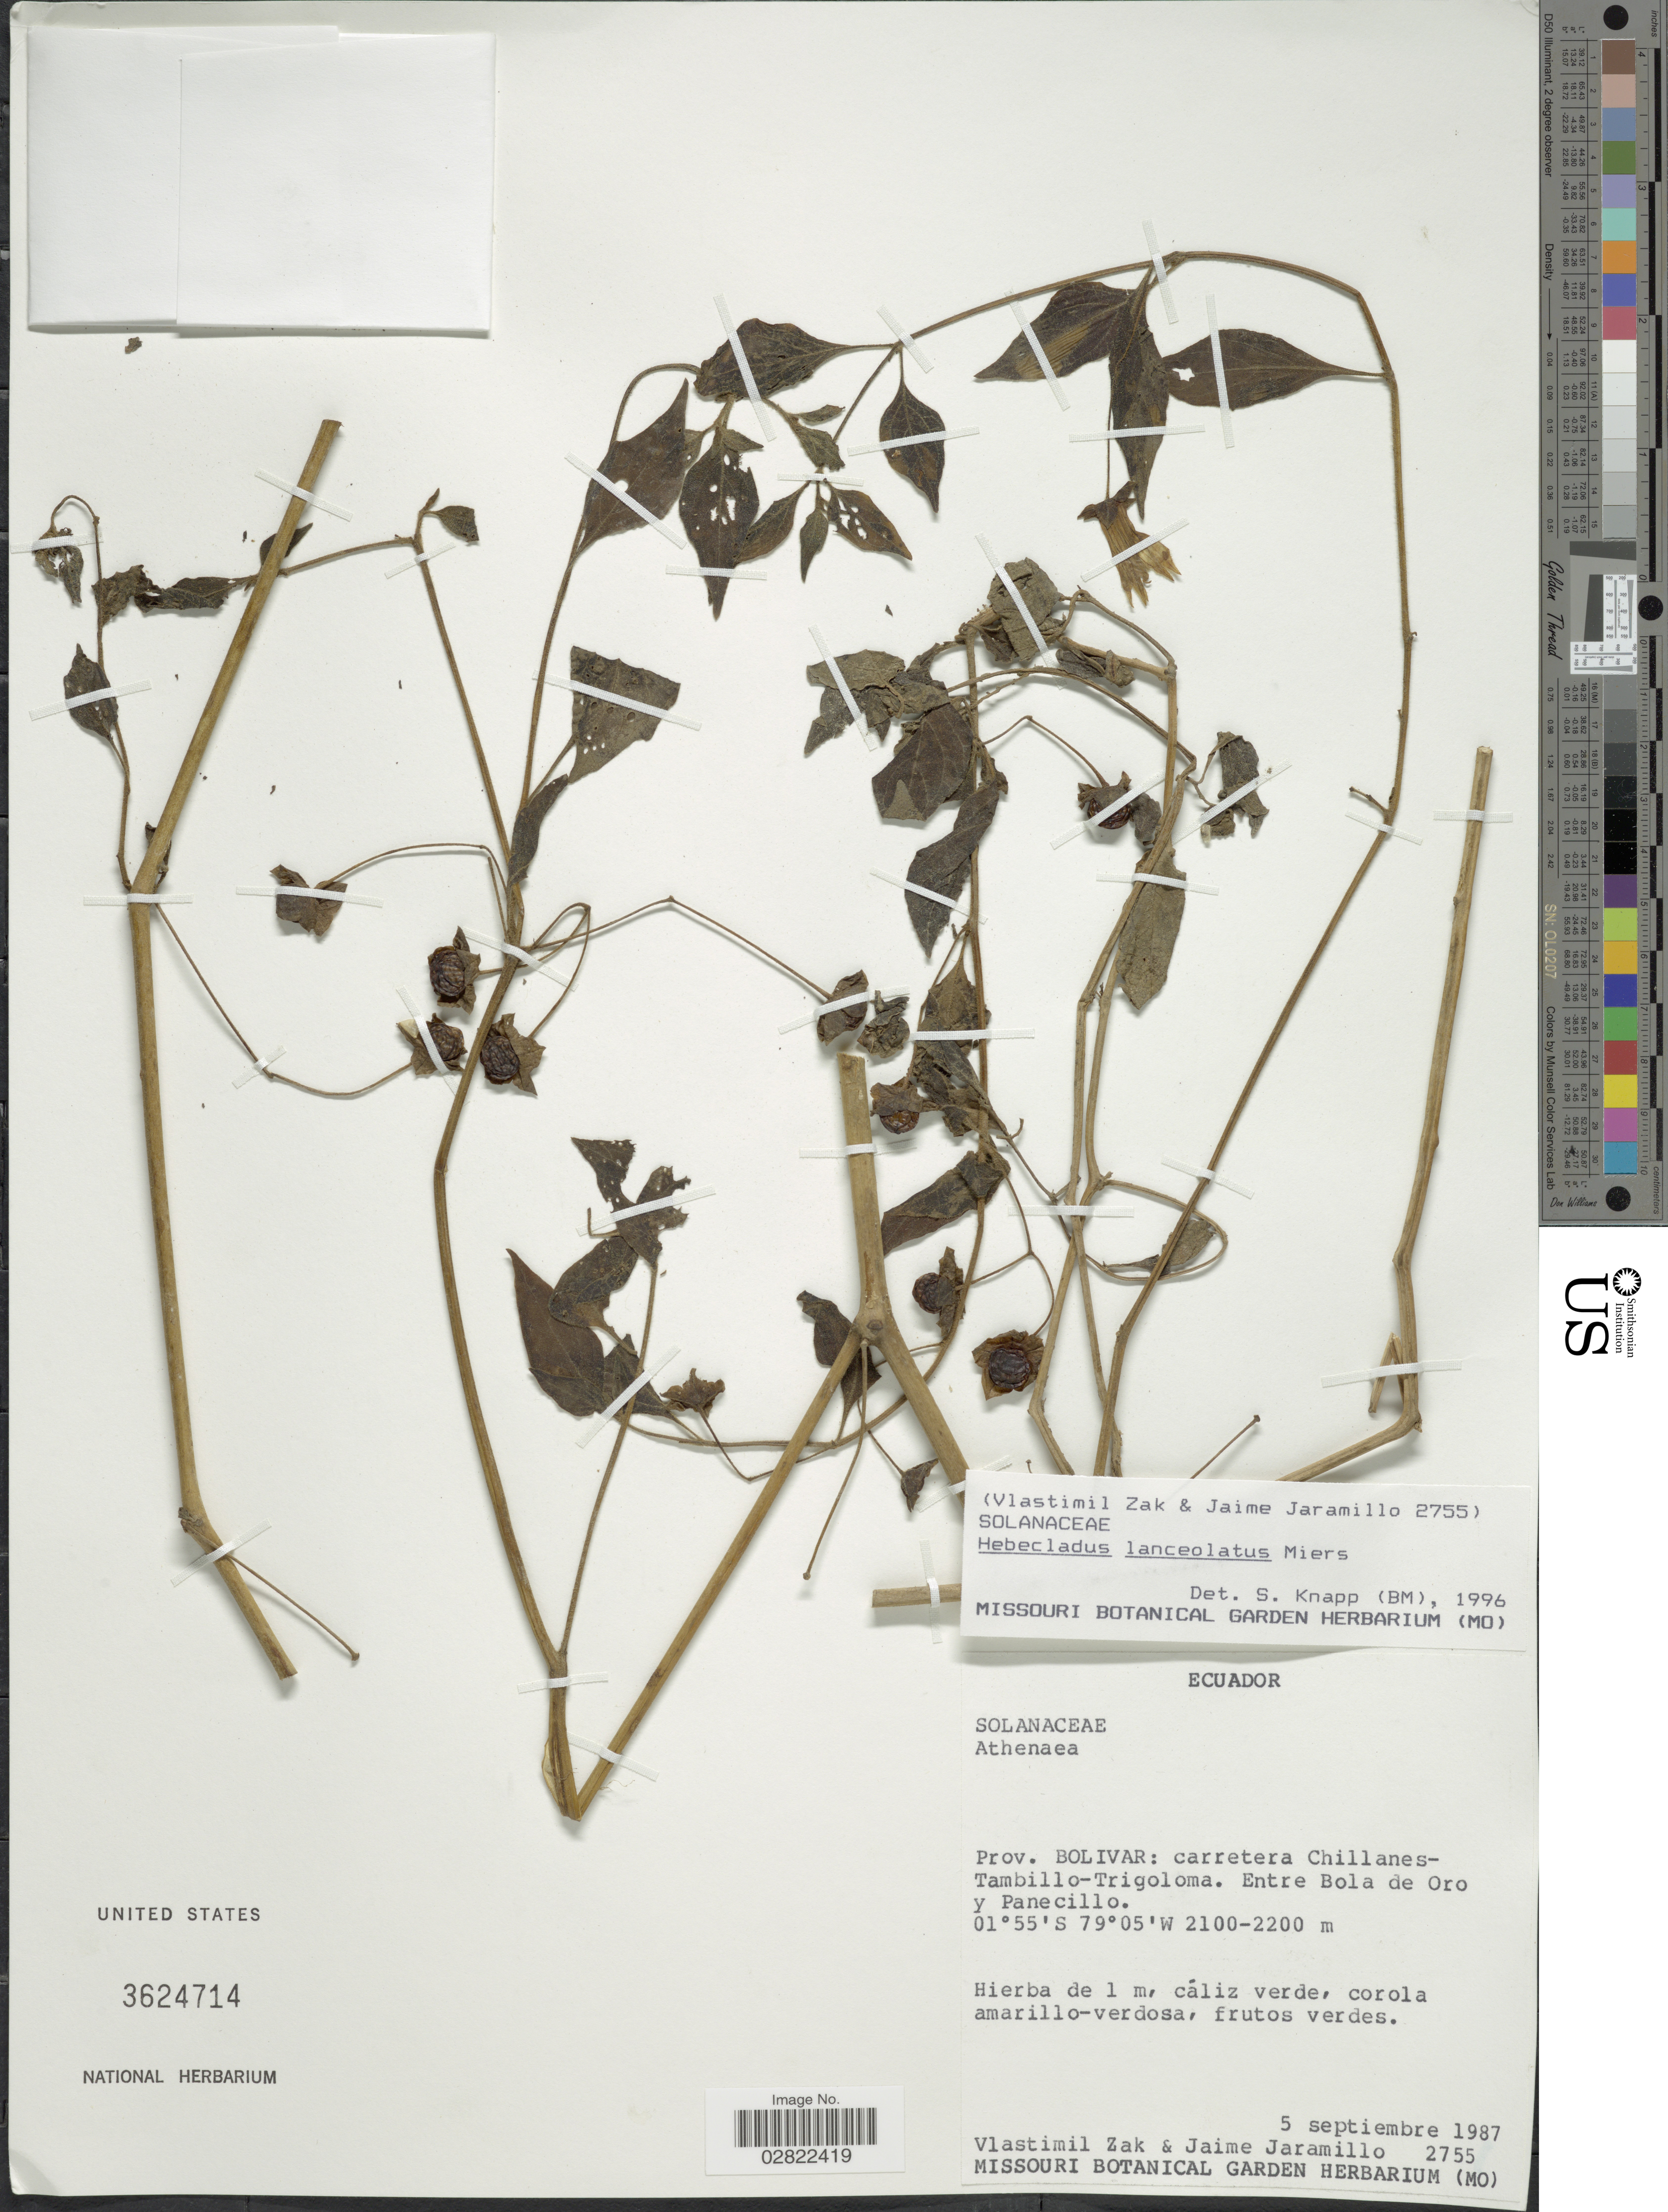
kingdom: Plantae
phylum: Tracheophyta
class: Magnoliopsida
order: Solanales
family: Solanaceae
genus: Hebecladus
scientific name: Hebecladus lanceolatus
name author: Miers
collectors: V. Zak & J. Jaramillo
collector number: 2755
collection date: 1987-09-05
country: Ecuador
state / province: Bolívar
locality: Prov. Bolivar: carretera Chillanes-Tambillo-Trigoloma. Entre Bola de Oro y Panecillo.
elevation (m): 2100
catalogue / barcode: US 3624714